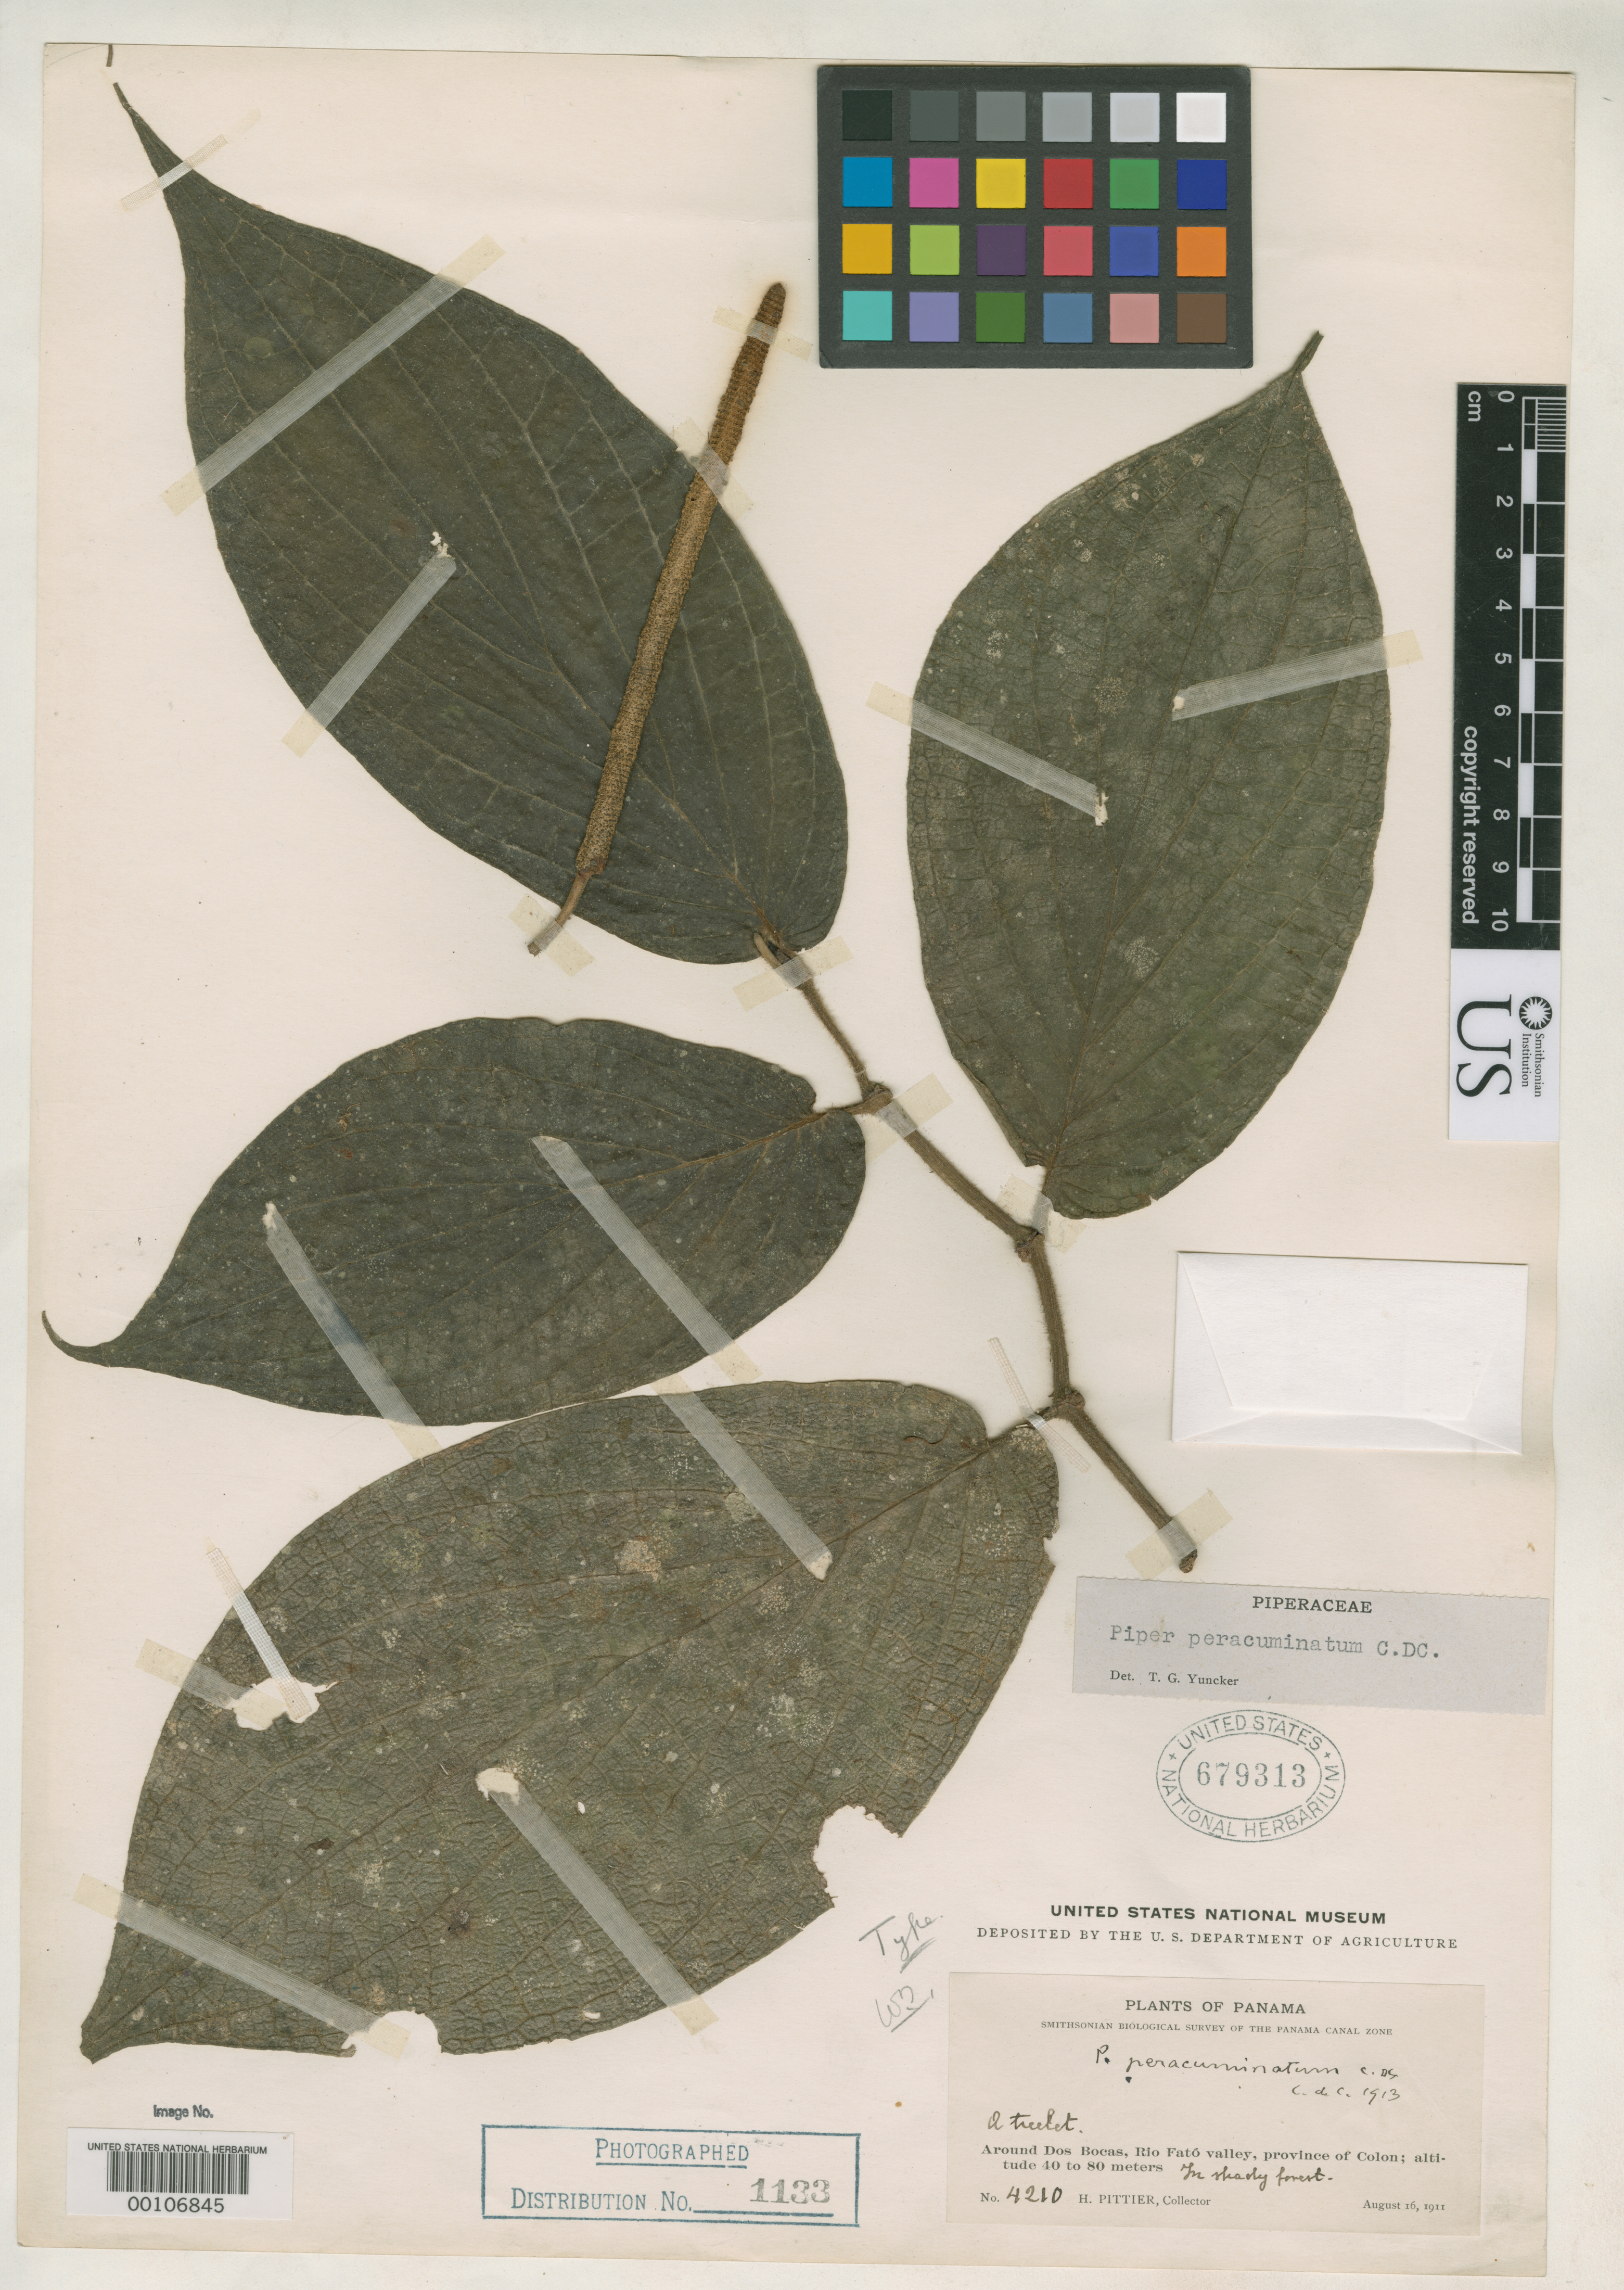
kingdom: Plantae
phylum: Tracheophyta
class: Magnoliopsida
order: Piperales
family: Piperaceae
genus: Piper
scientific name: Piper peracuminatum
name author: C. DC.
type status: Possible Holotype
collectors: H. F. Pittier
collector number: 4210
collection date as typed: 16 Aug 1911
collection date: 1911-08-16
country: Panama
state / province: Colón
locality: Dos Bocas, Rio Fato Valley.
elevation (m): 40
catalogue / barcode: US 679313